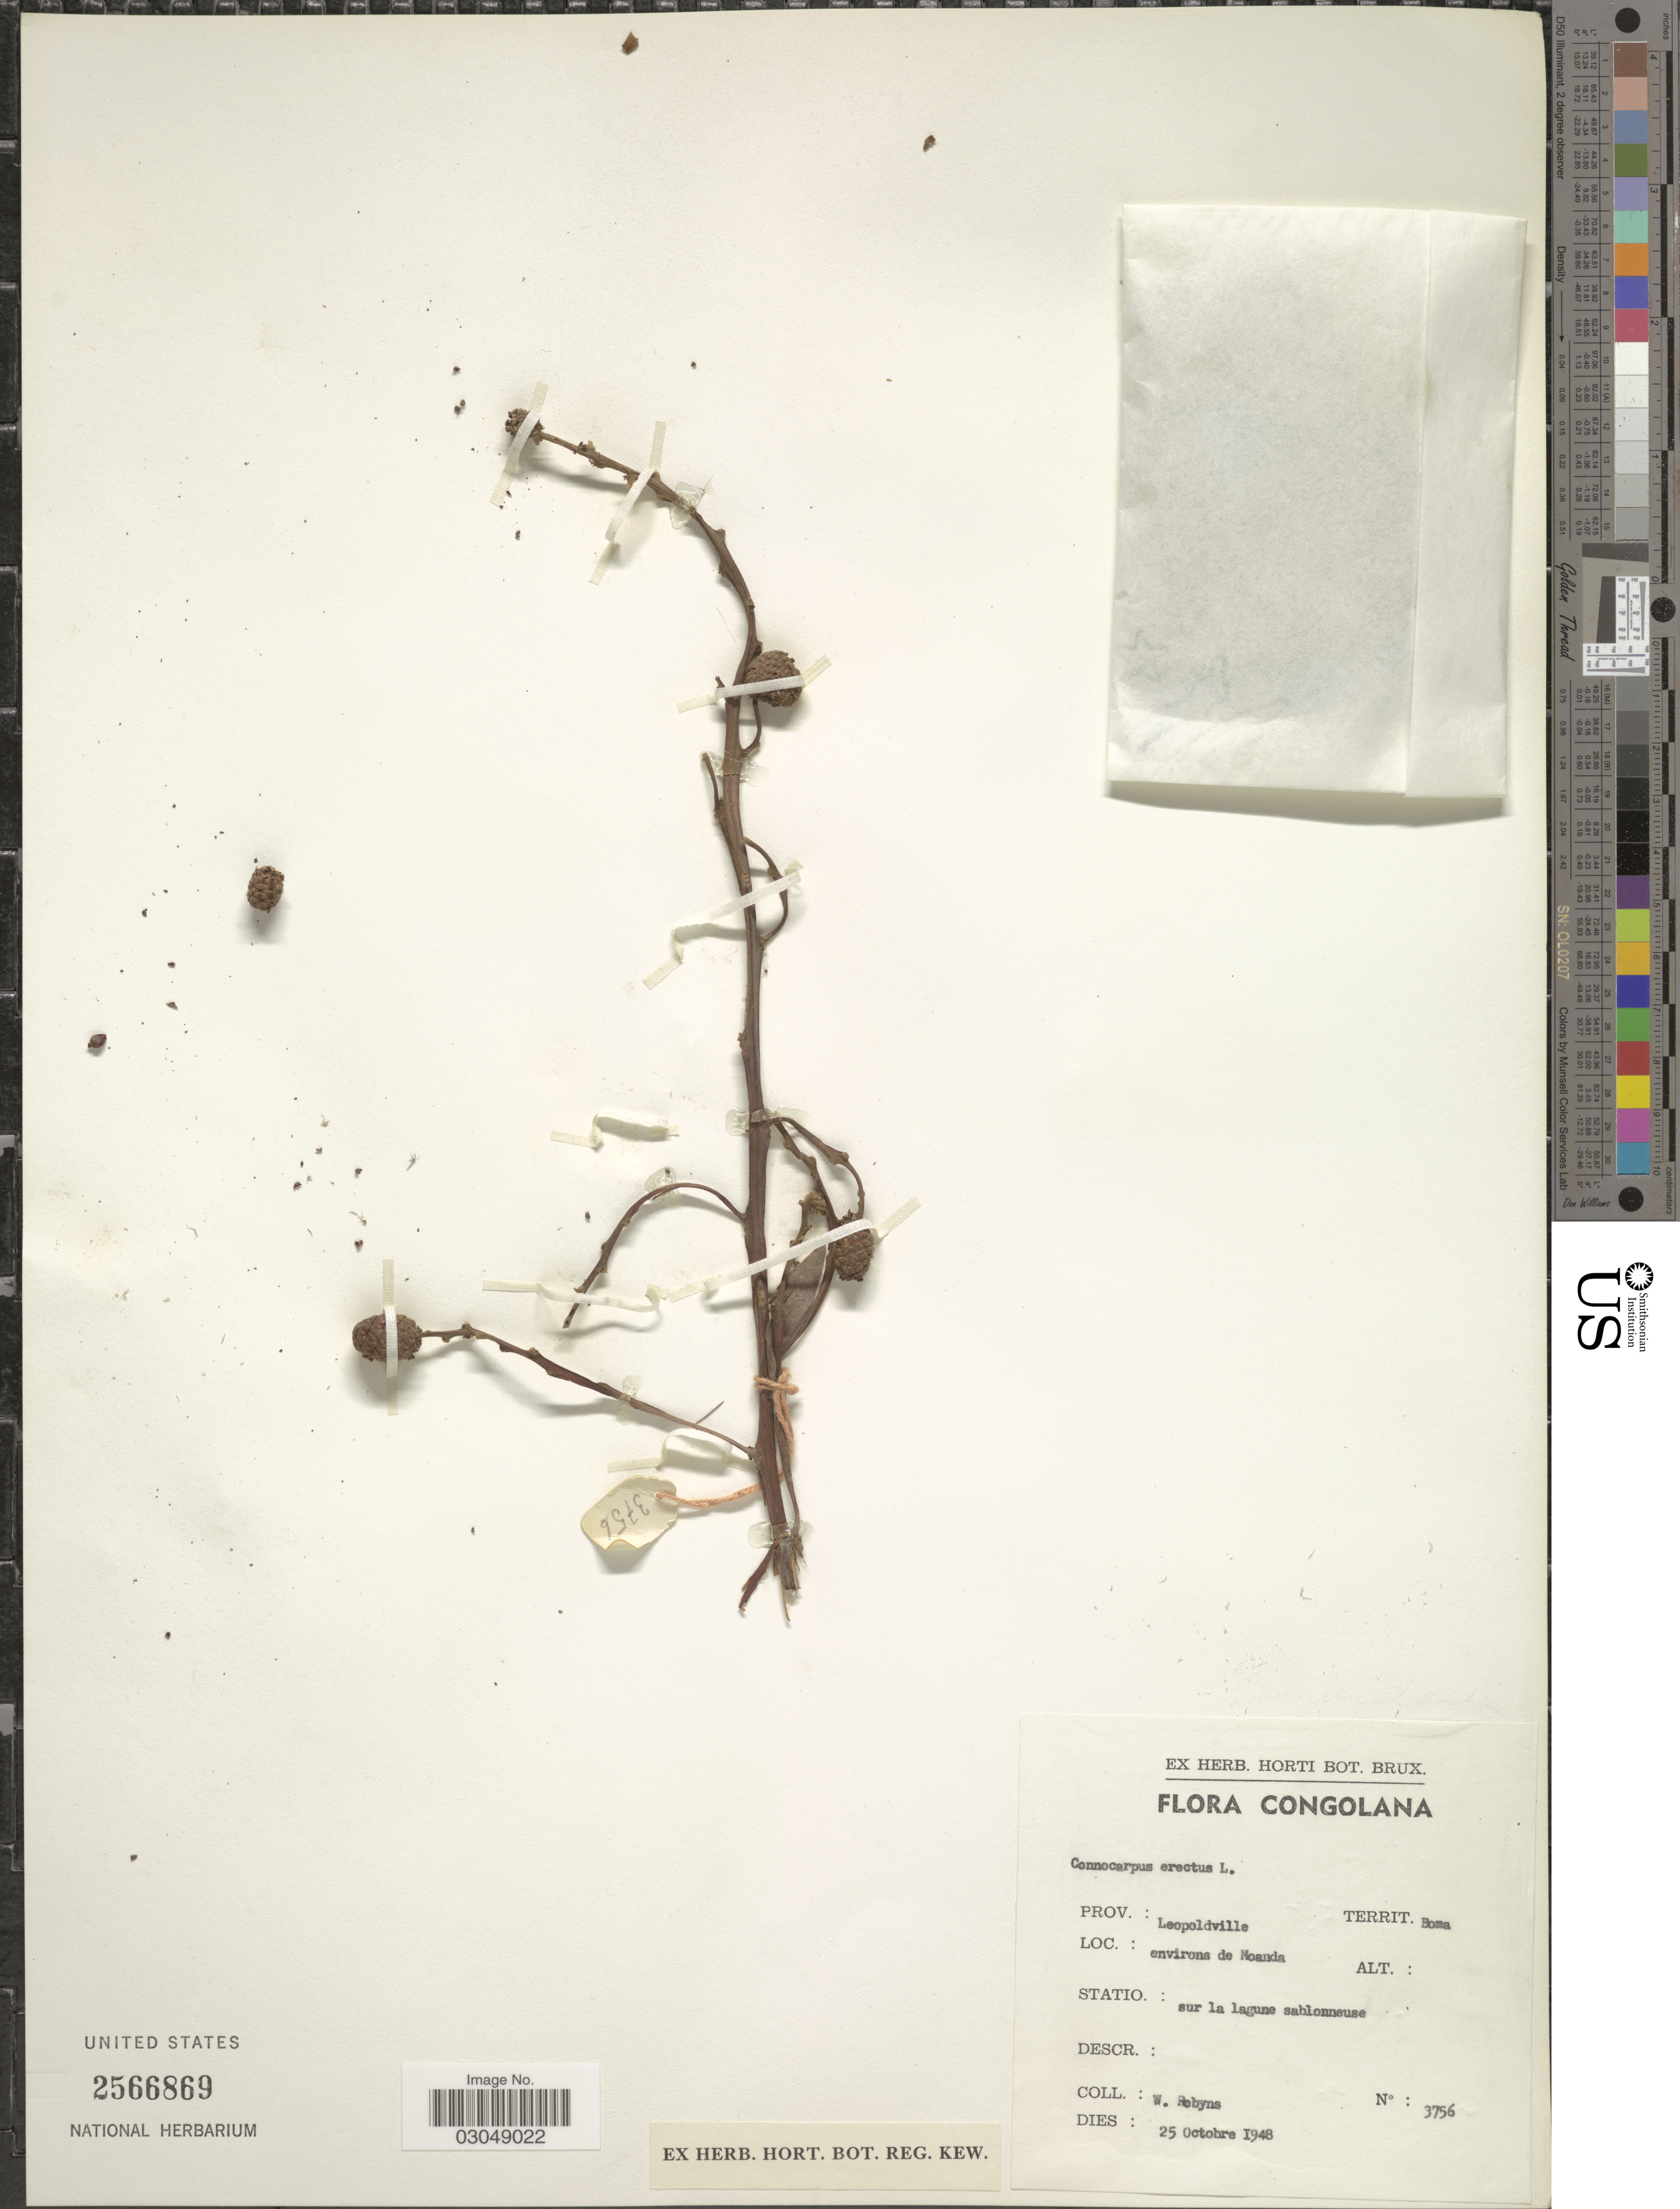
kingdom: Plantae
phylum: Tracheophyta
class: Magnoliopsida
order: Myrtales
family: Combretaceae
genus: Conocarpus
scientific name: Conocarpus erectus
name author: L.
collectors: W. Robyns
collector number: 3756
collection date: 1948-10-25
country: Congo, Democratic Republic of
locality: Congolana. Prov.: Leopoldville, Territ.: Boma. Environs de Moanda.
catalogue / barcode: US 2566869